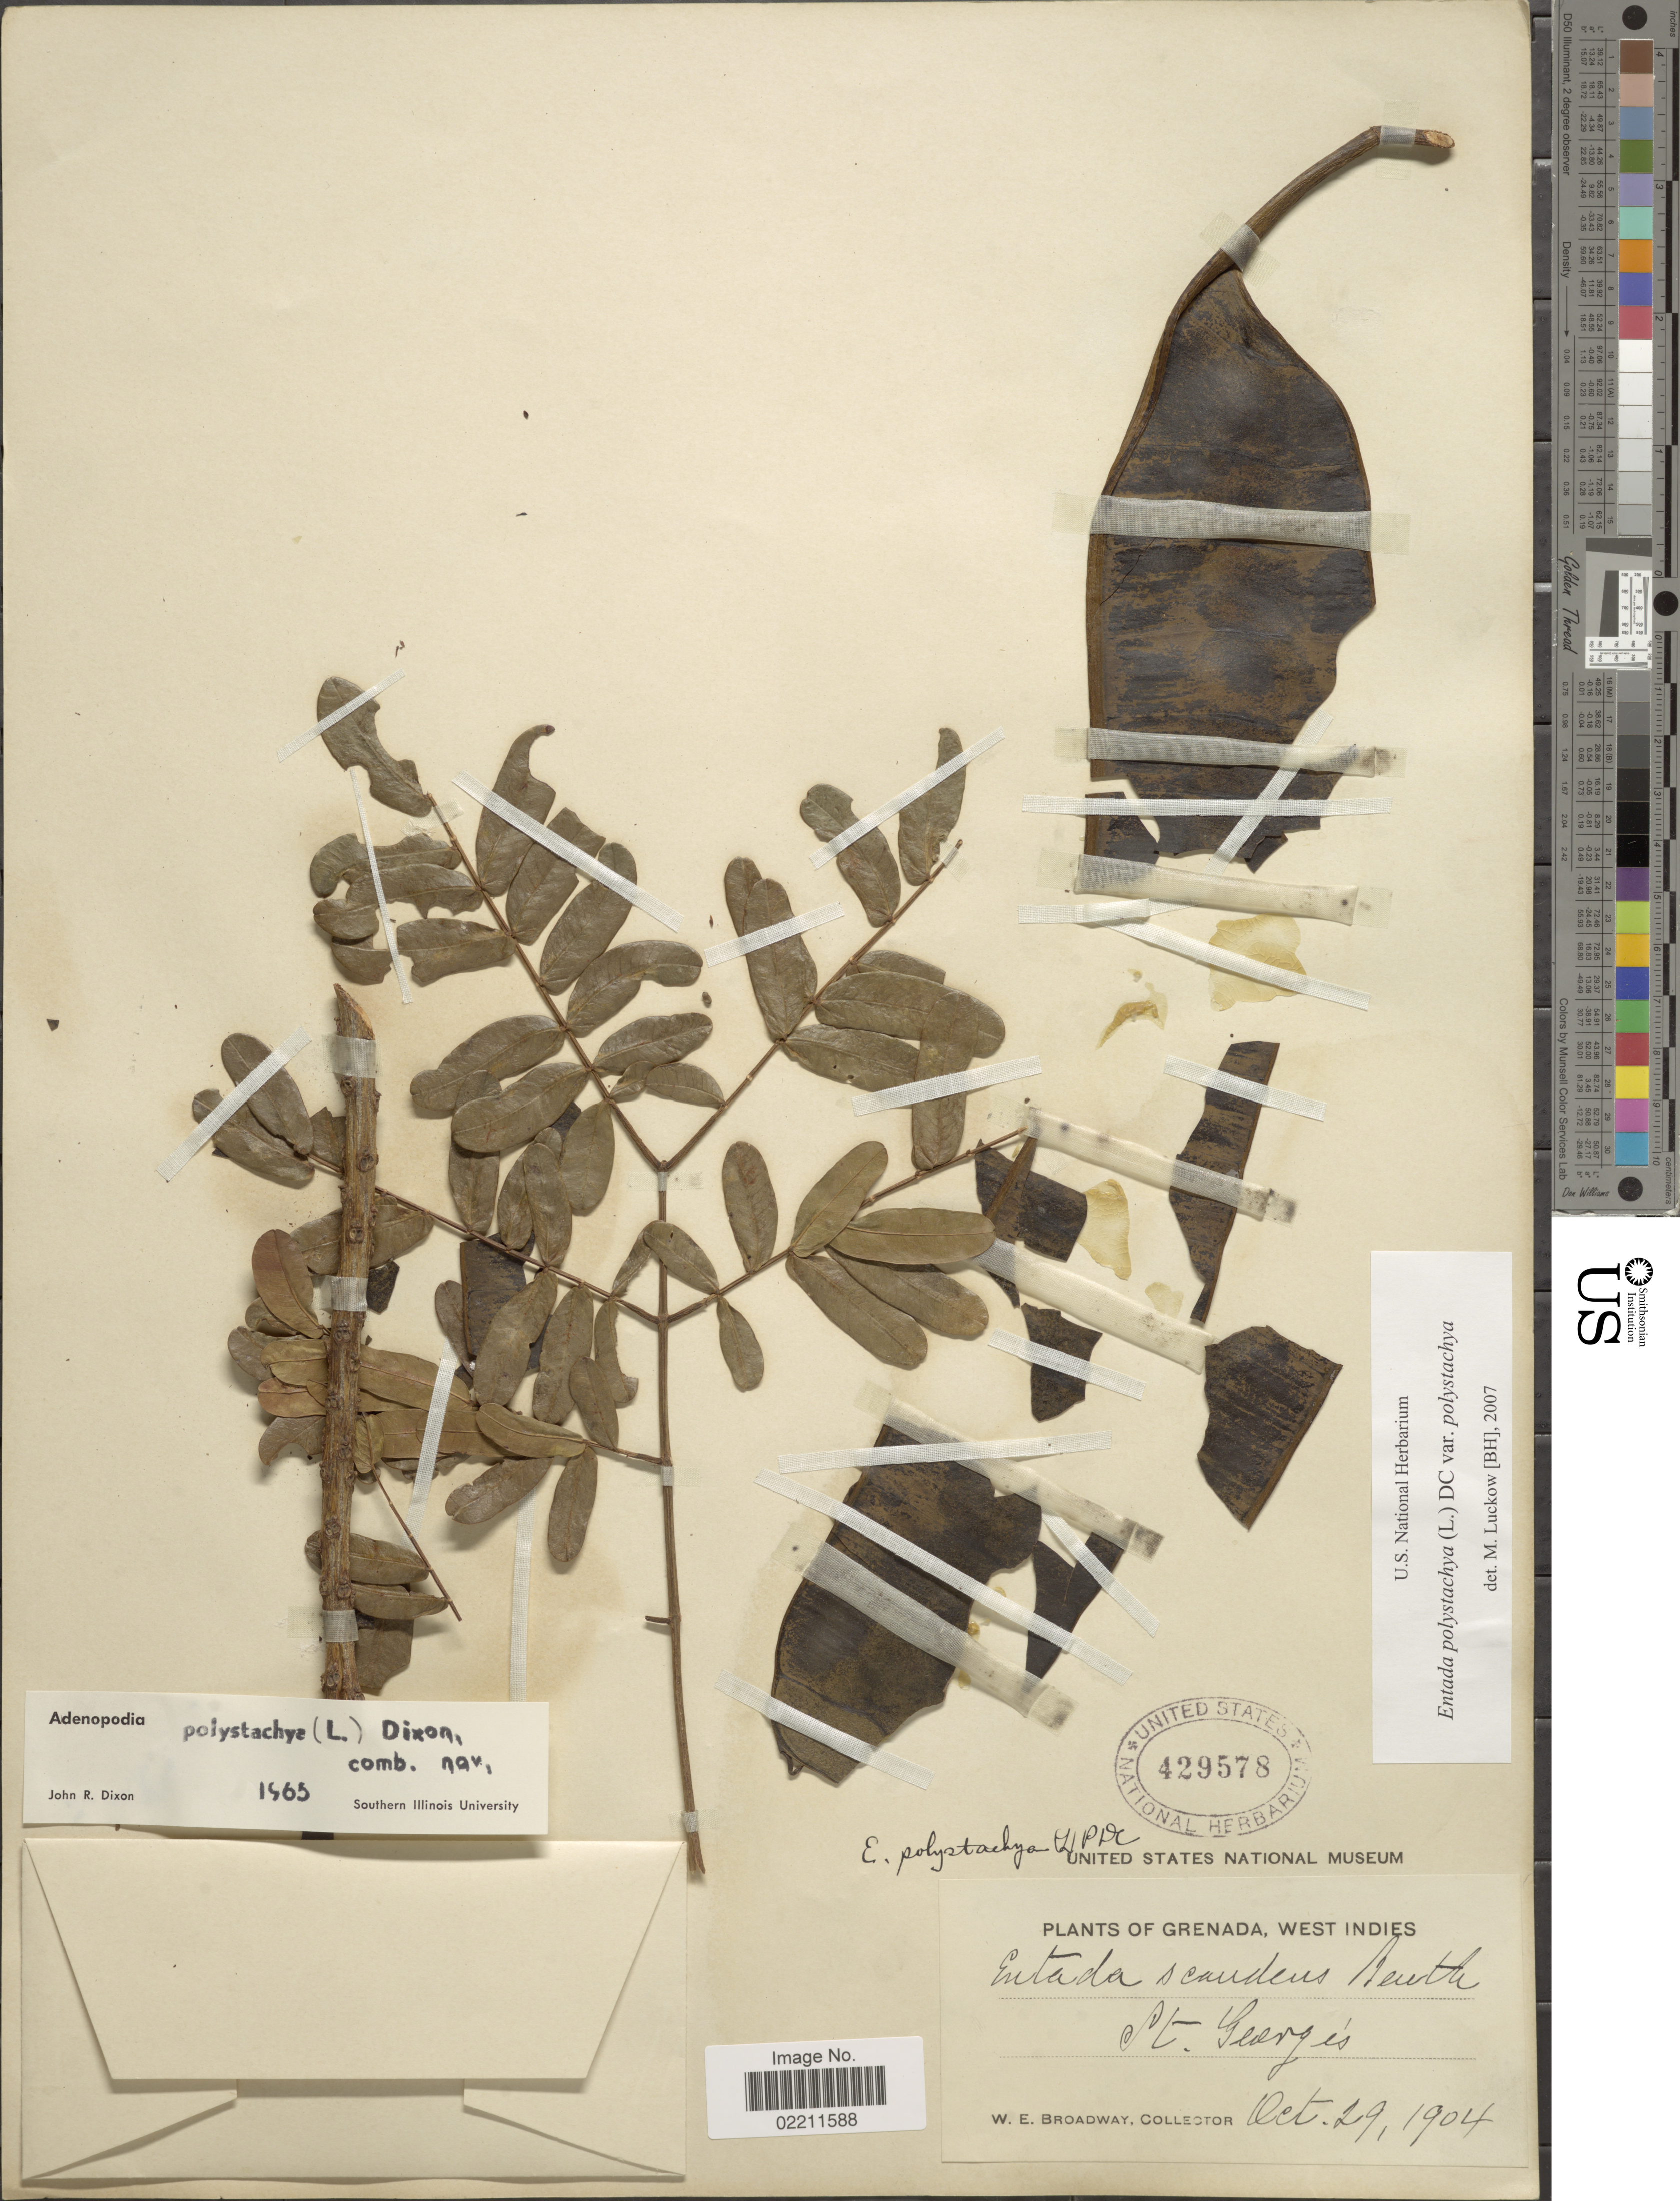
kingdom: Plantae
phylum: Tracheophyta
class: Magnoliopsida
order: Fabales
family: Fabaceae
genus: Entada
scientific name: Entada polystachya var. polystachya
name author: (L.) DC.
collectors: W. E. Broadway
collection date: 1904-10-29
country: Grenada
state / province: Saint George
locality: Grenada, West Indies, St. George's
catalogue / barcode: US 429578